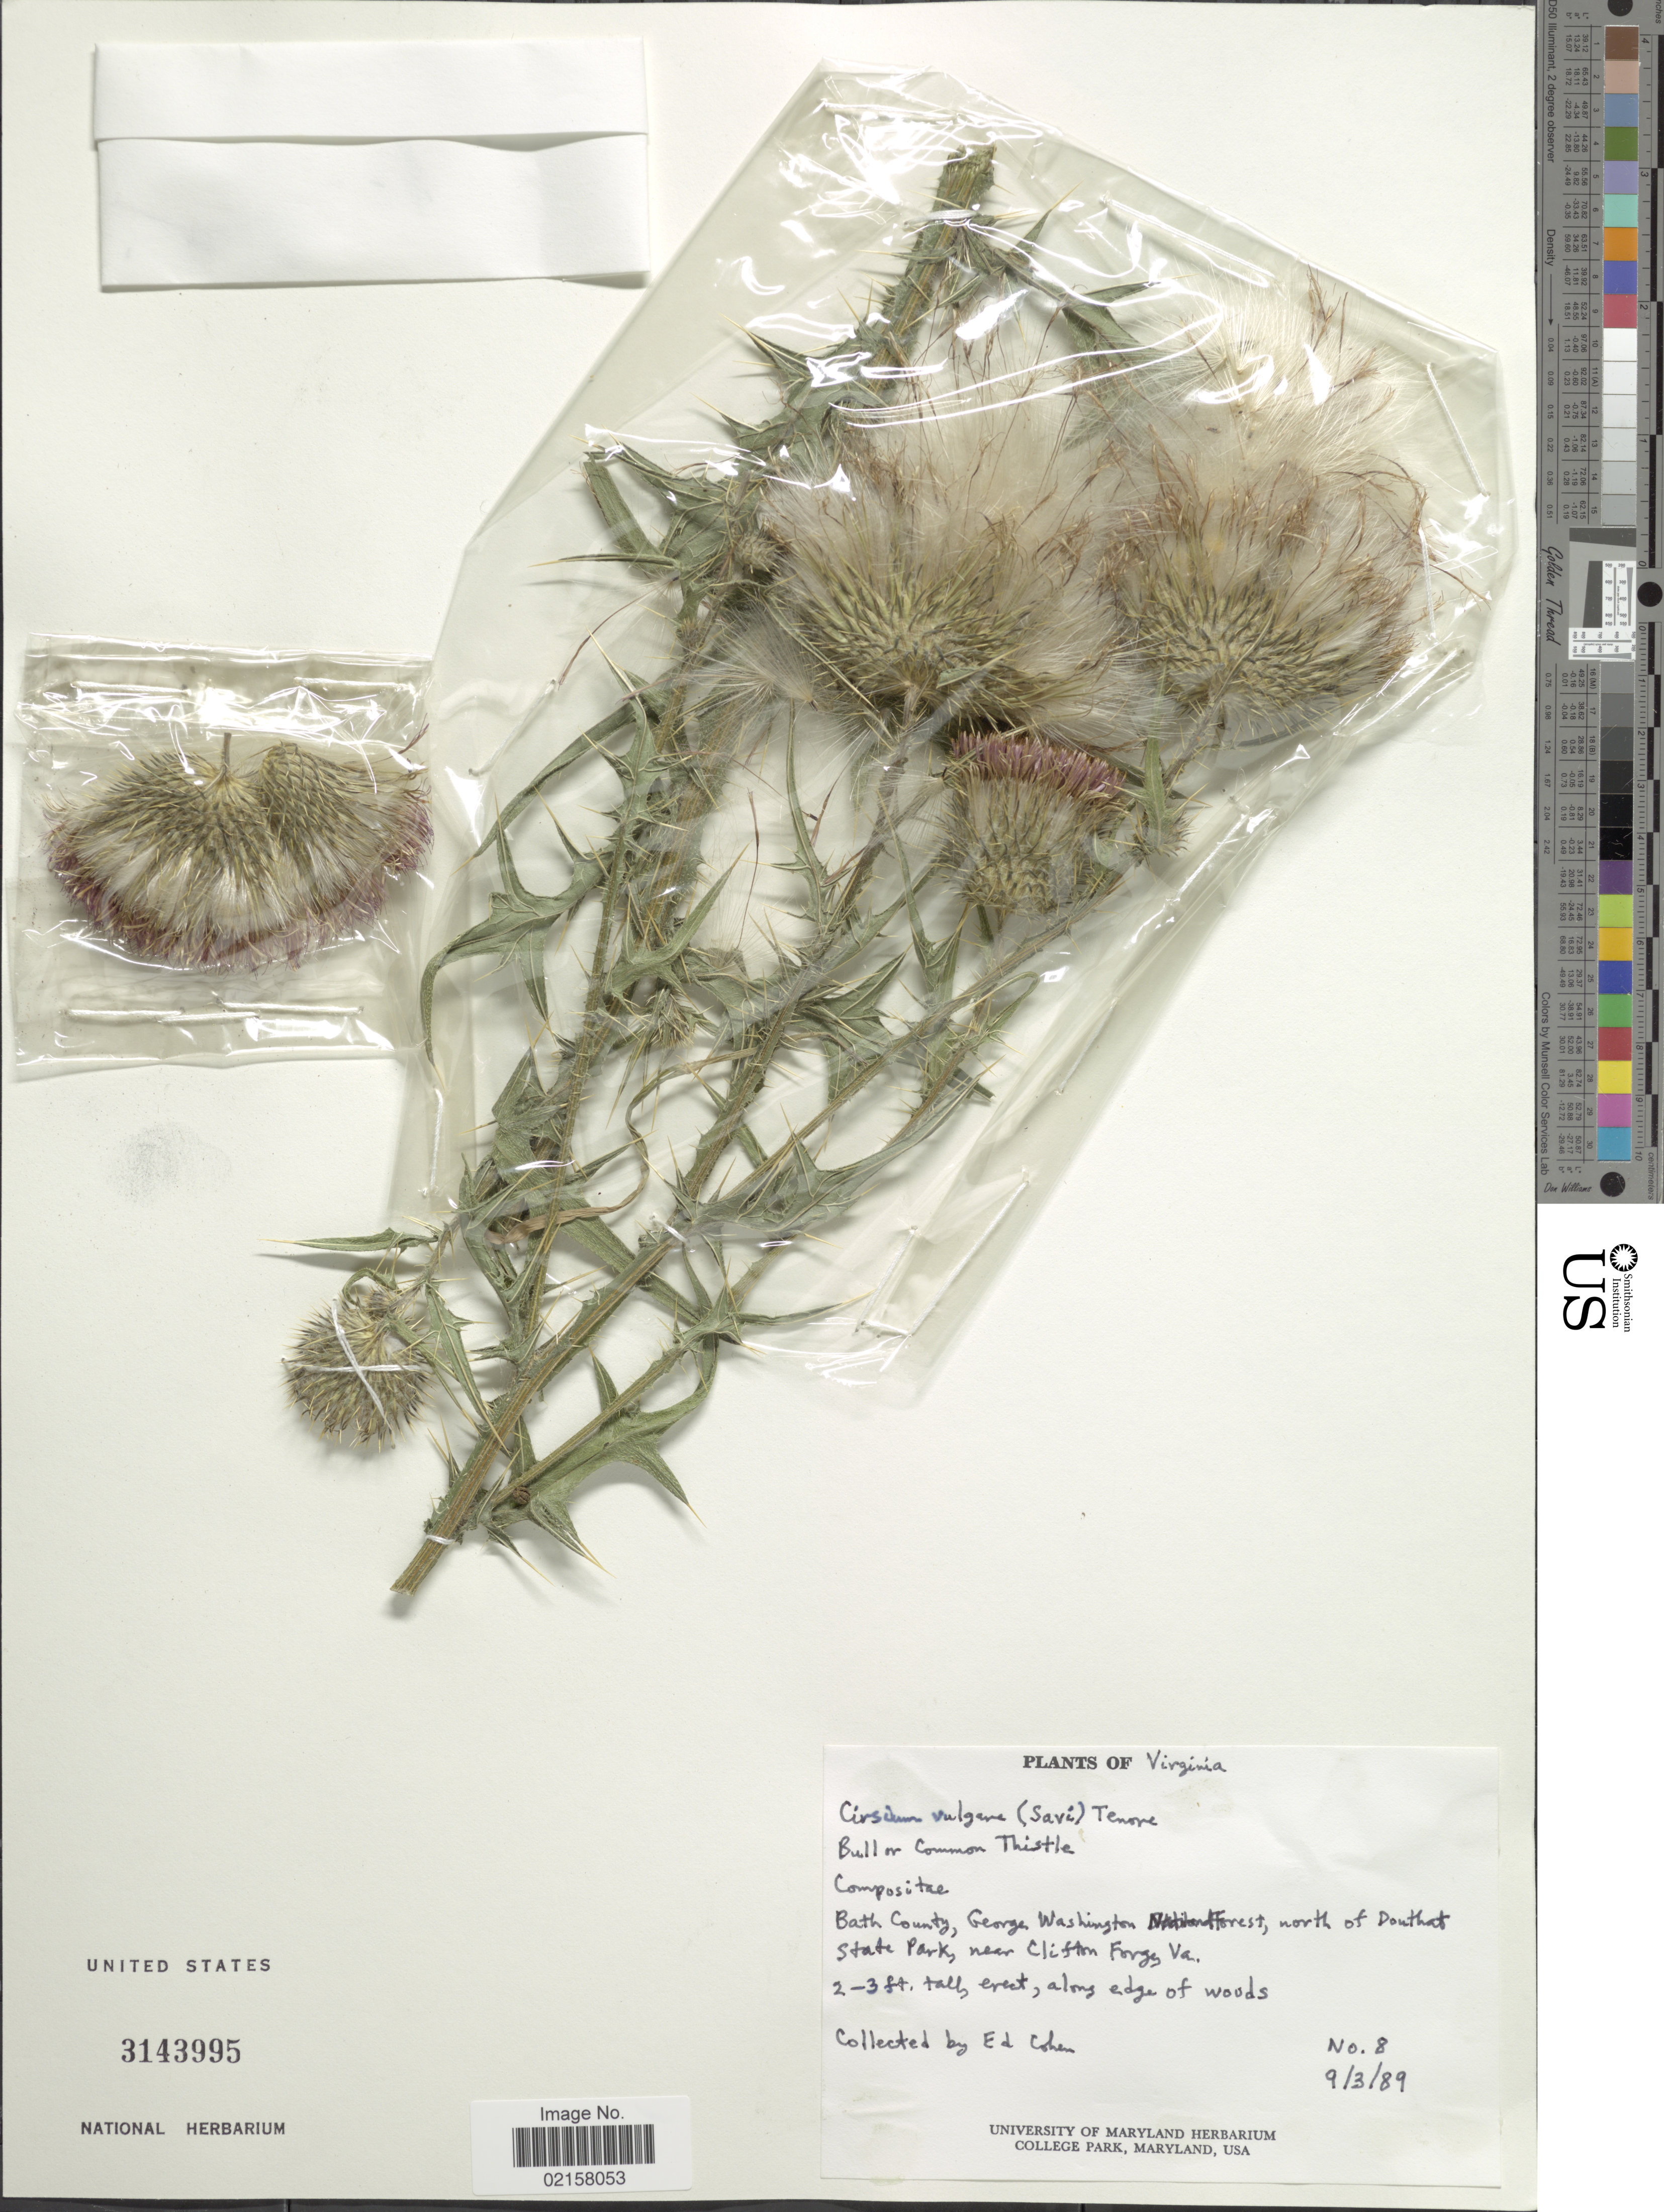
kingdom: Plantae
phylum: Tracheophyta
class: Magnoliopsida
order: Asterales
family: Asteraceae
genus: Cirsium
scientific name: Cirsium vulgare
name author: (Savi) Ten.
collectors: E. Cohen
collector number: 8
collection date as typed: Transcribed d/m/y: 3/9/89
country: United States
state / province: Virginia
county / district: Bath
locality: Bath County, George Washington Forest, north of Douthat State Park, near Clifton Forge.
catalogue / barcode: US 3143995